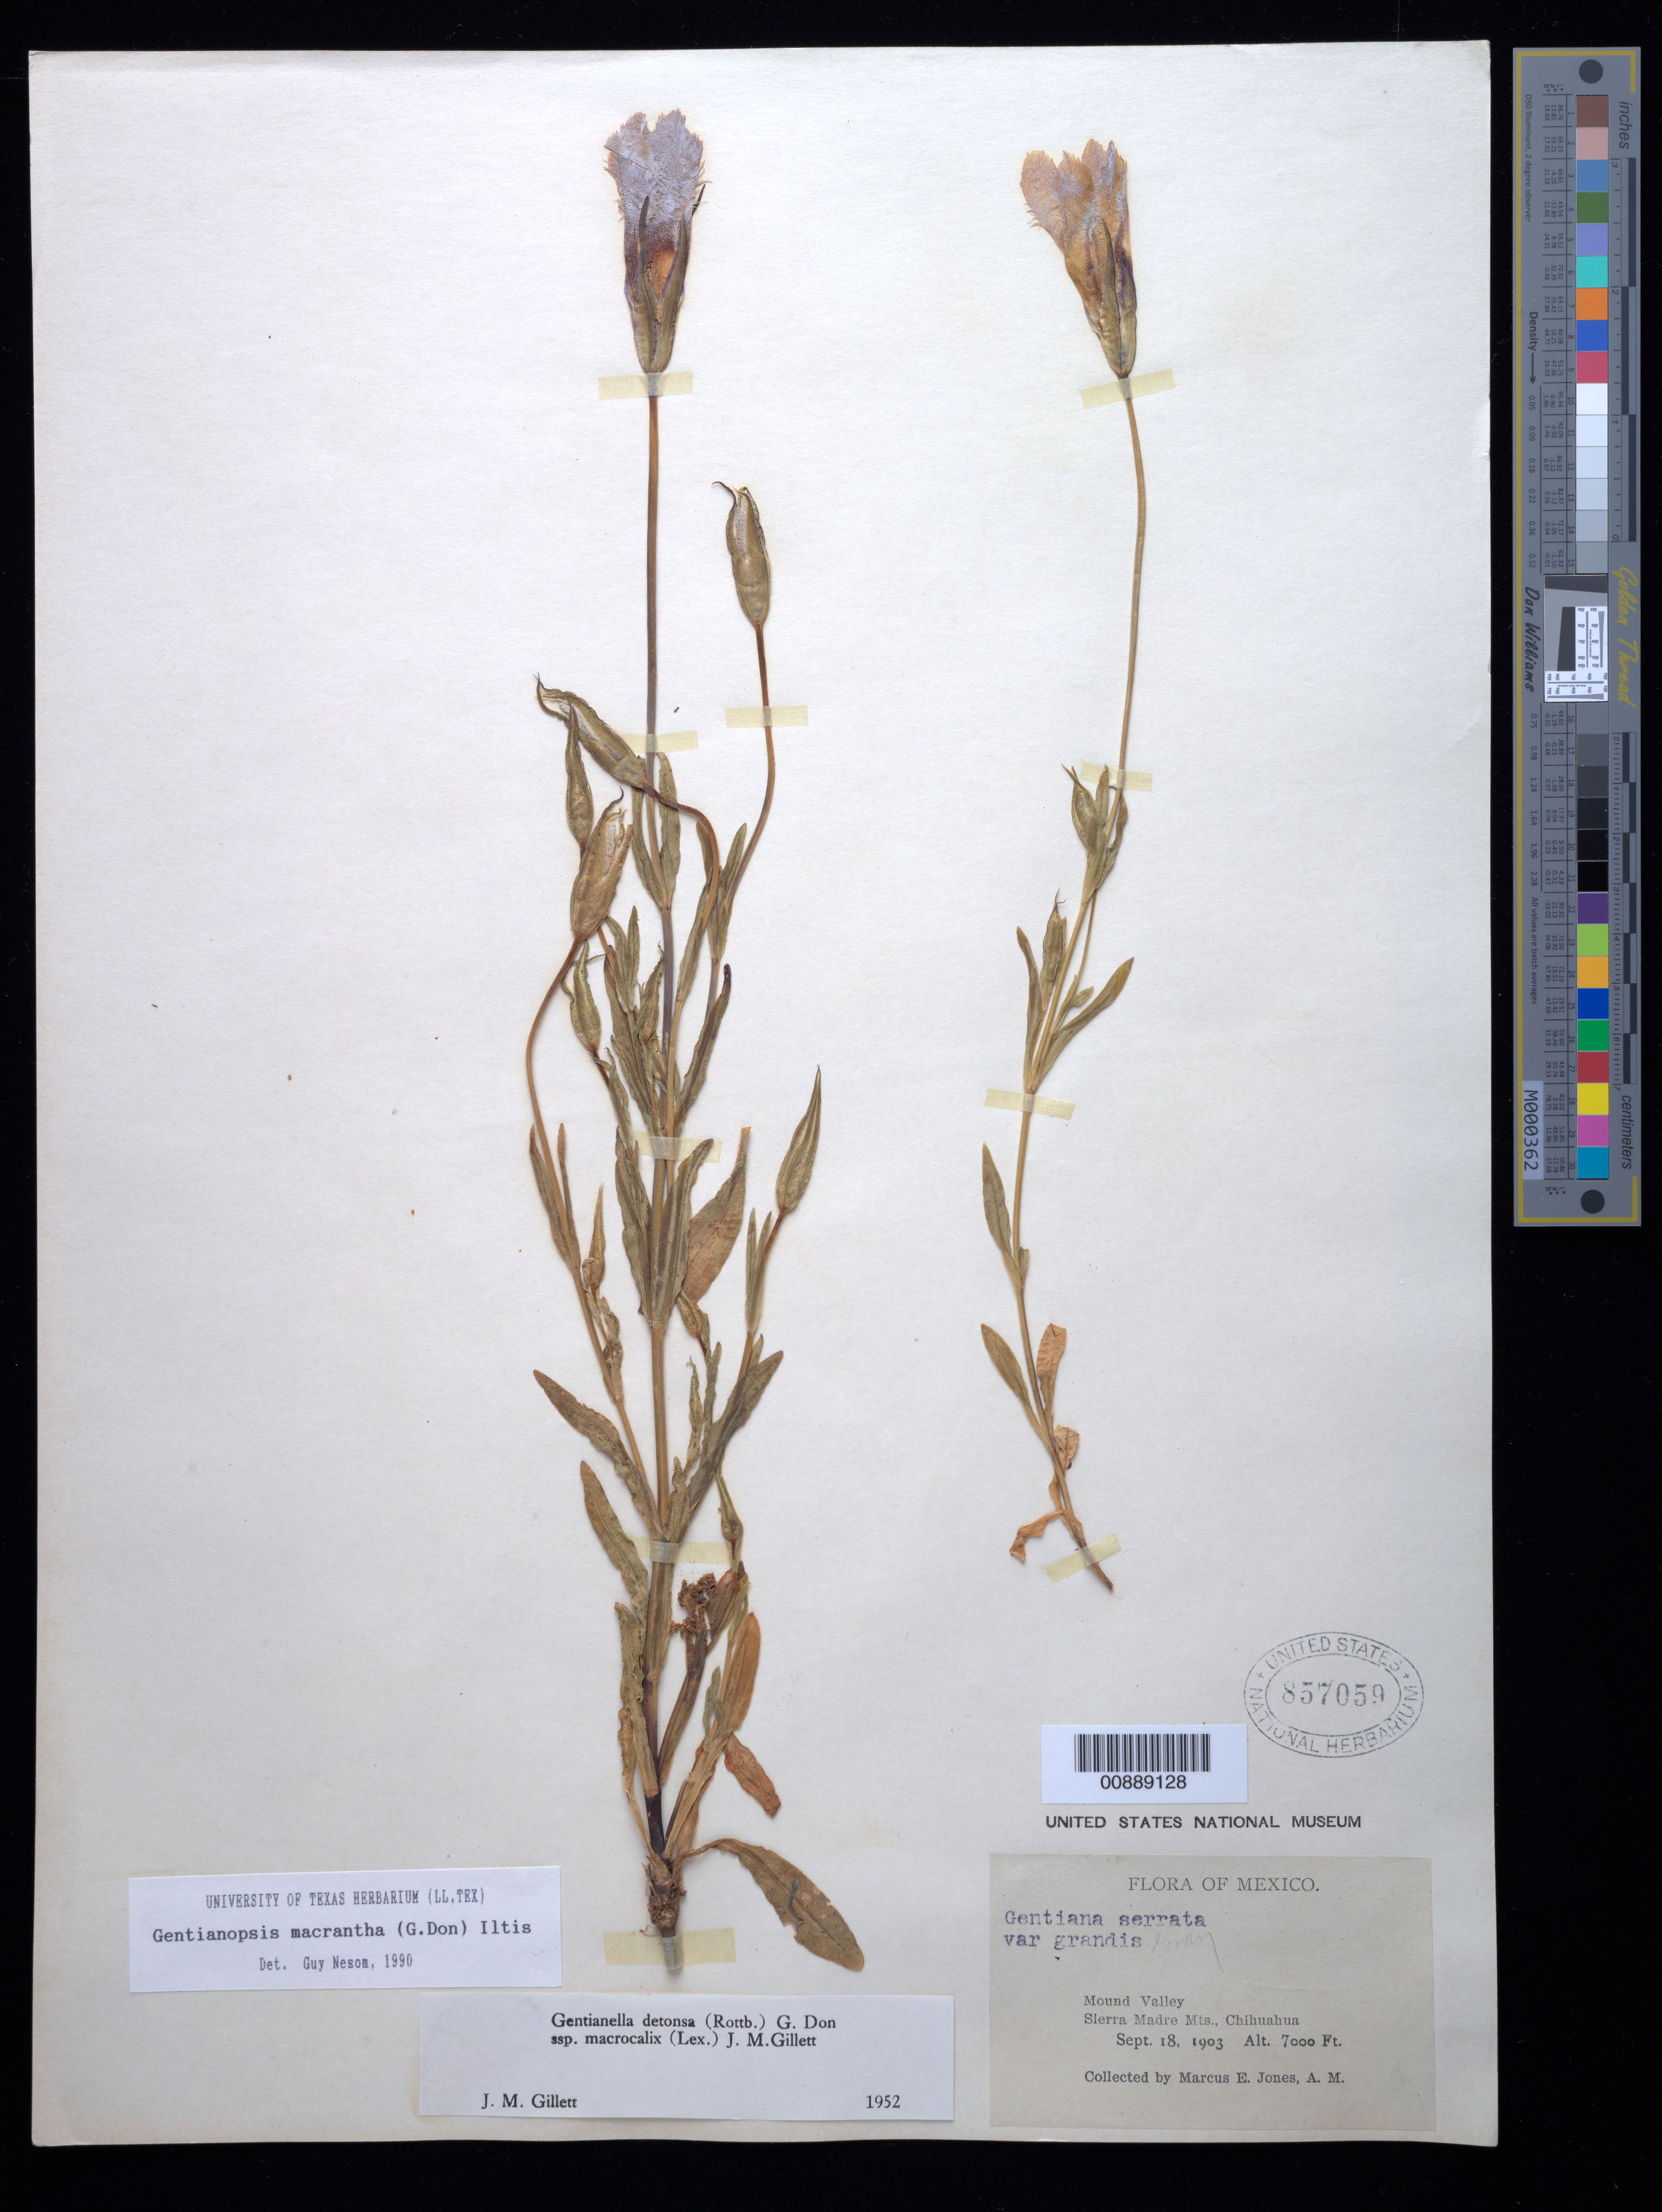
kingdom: Plantae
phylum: Tracheophyta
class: Magnoliopsida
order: Gentianales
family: Gentianaceae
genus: Gentiana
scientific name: Gentiana macrantha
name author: (D. Don) Griseb.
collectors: M. E. Jones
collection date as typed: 18 Sep 1903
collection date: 1903-09-18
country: Mexico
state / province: Chihuahua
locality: Mound Valley. Sierra Madre Mts., Chihuahua.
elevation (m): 2134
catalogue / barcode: US 857059